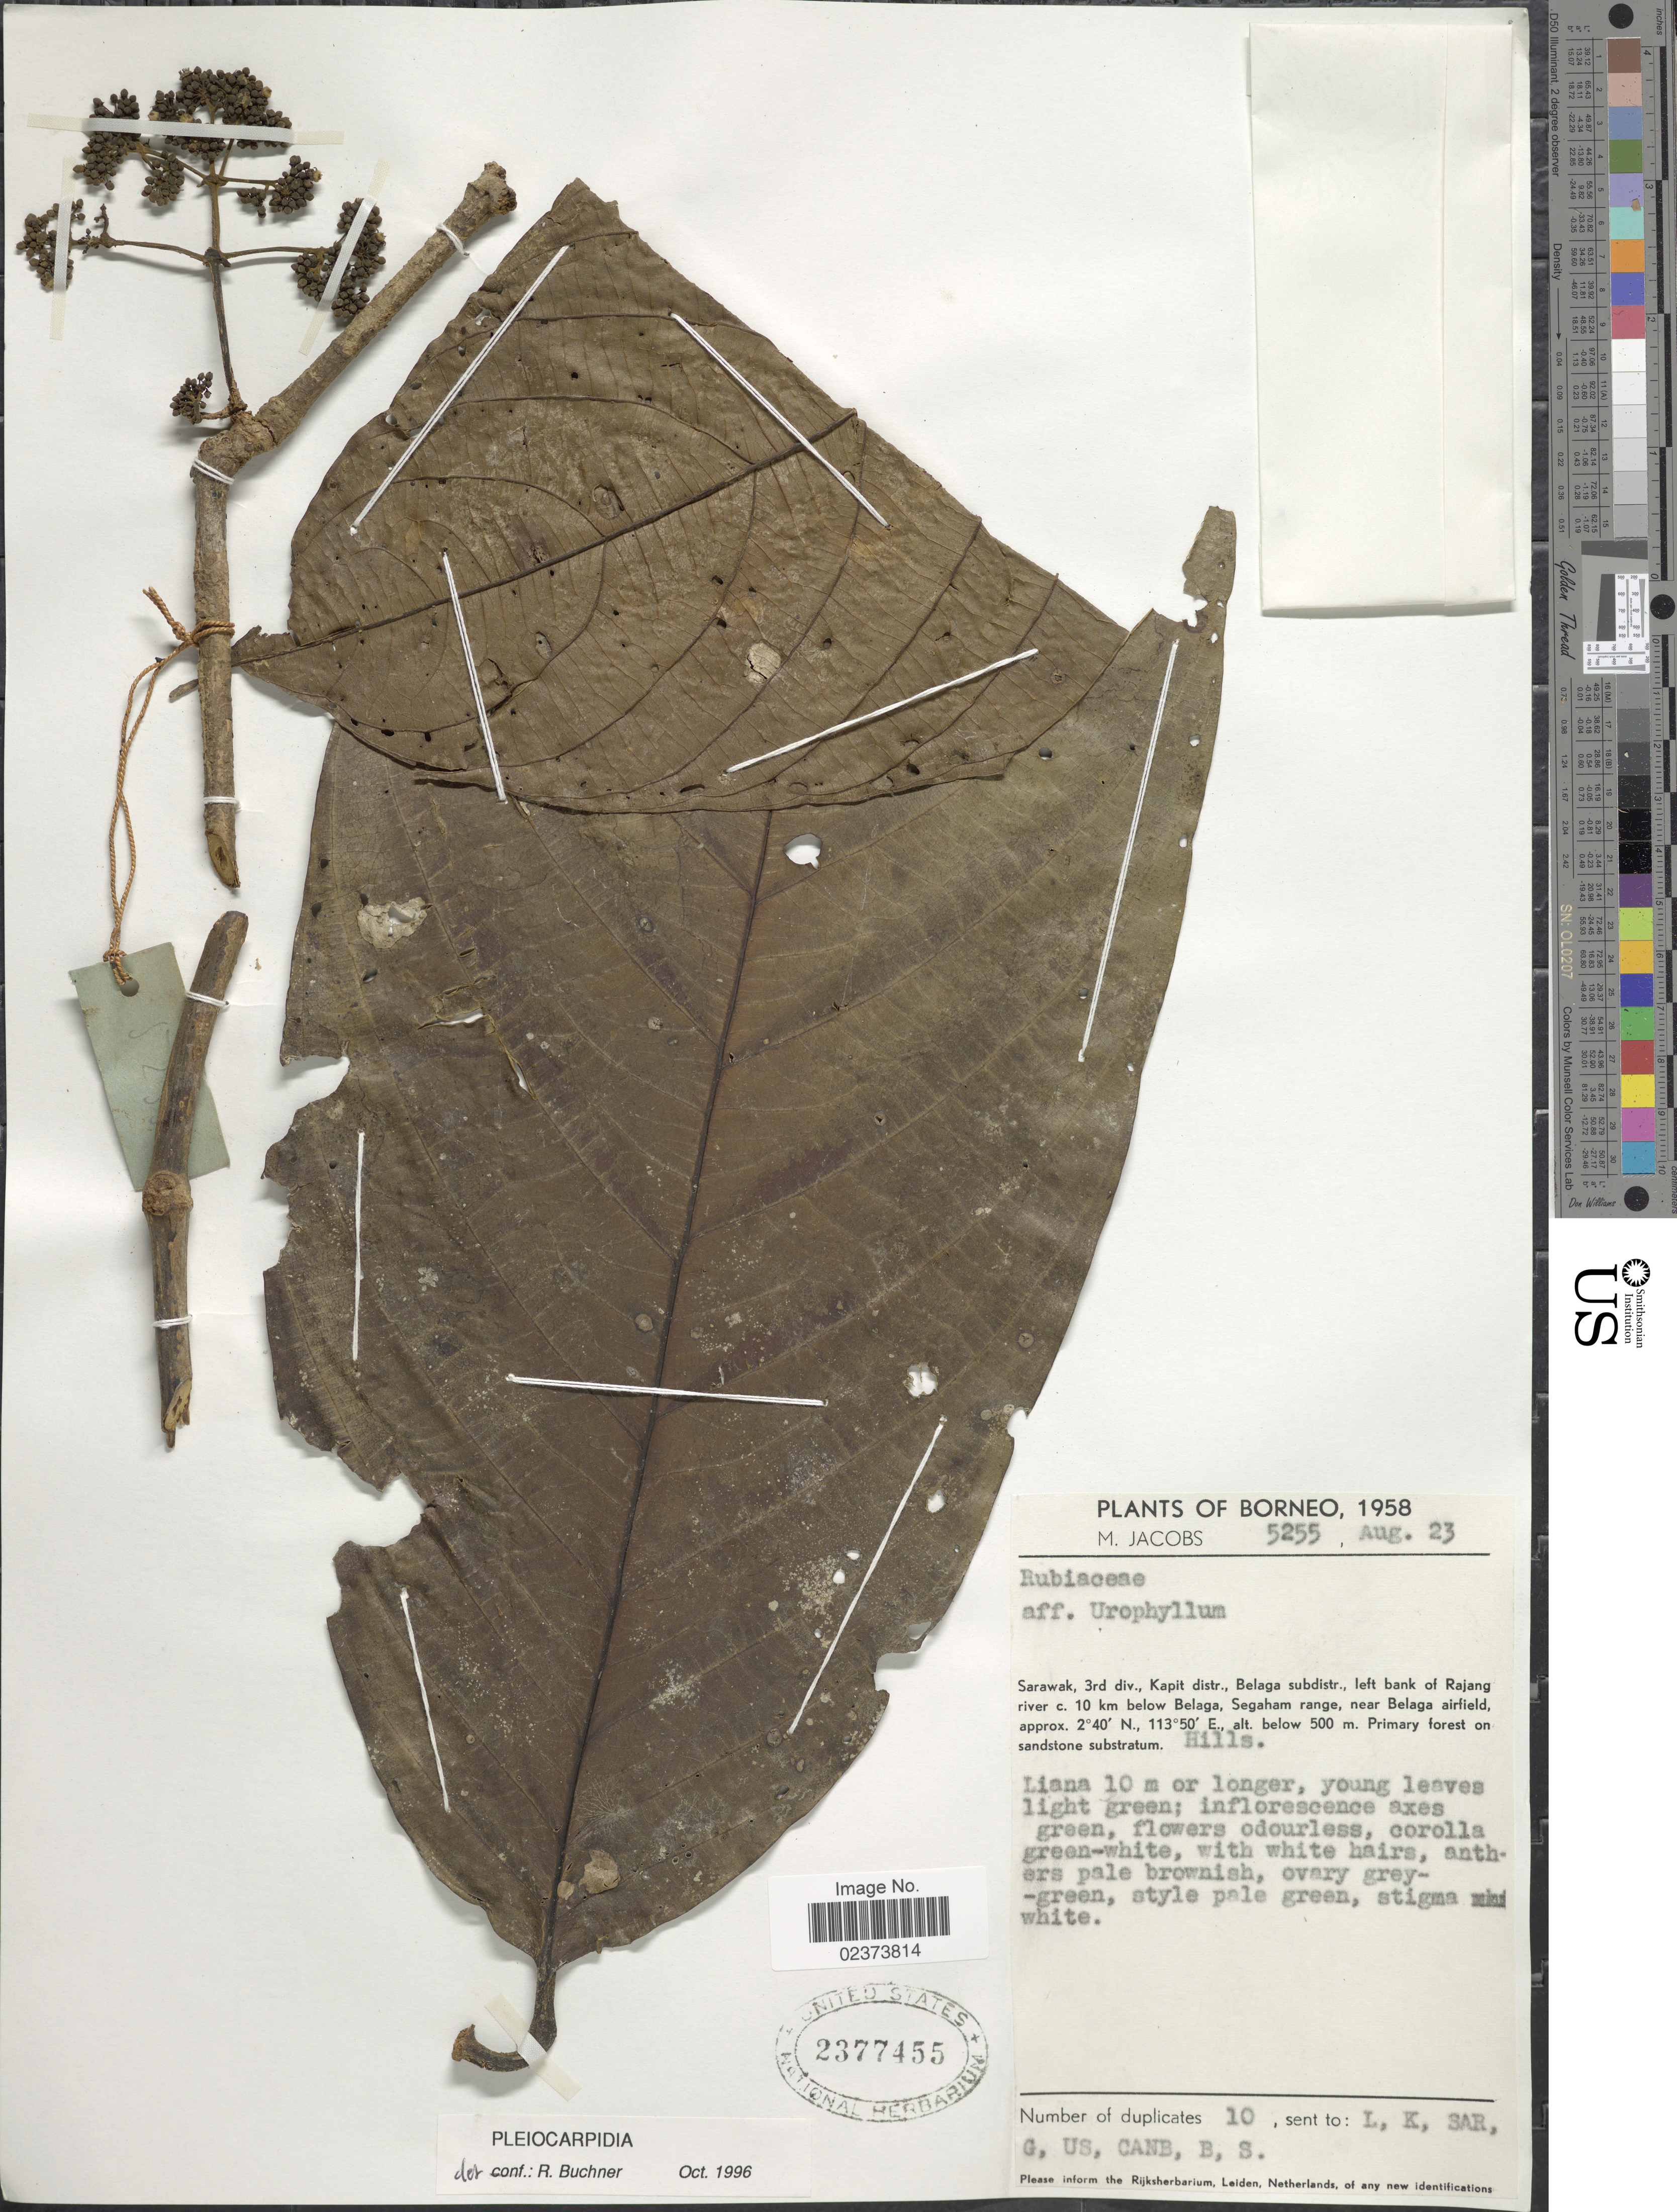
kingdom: Plantae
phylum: Tracheophyta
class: Magnoliopsida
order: Gentianales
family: Rubiaceae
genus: Pleiocarpidia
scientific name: Pleiocarpidia sp.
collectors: M. Jacobs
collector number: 5255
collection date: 1958-08-23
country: Malaysia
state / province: Sarawak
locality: Sarawak, 3rd div., Kapit distr., Belaga subdistr., left bank of Rajang river, 10 km below Belaga, Segaham range, near Belaga airfield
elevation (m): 500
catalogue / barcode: US 2377455